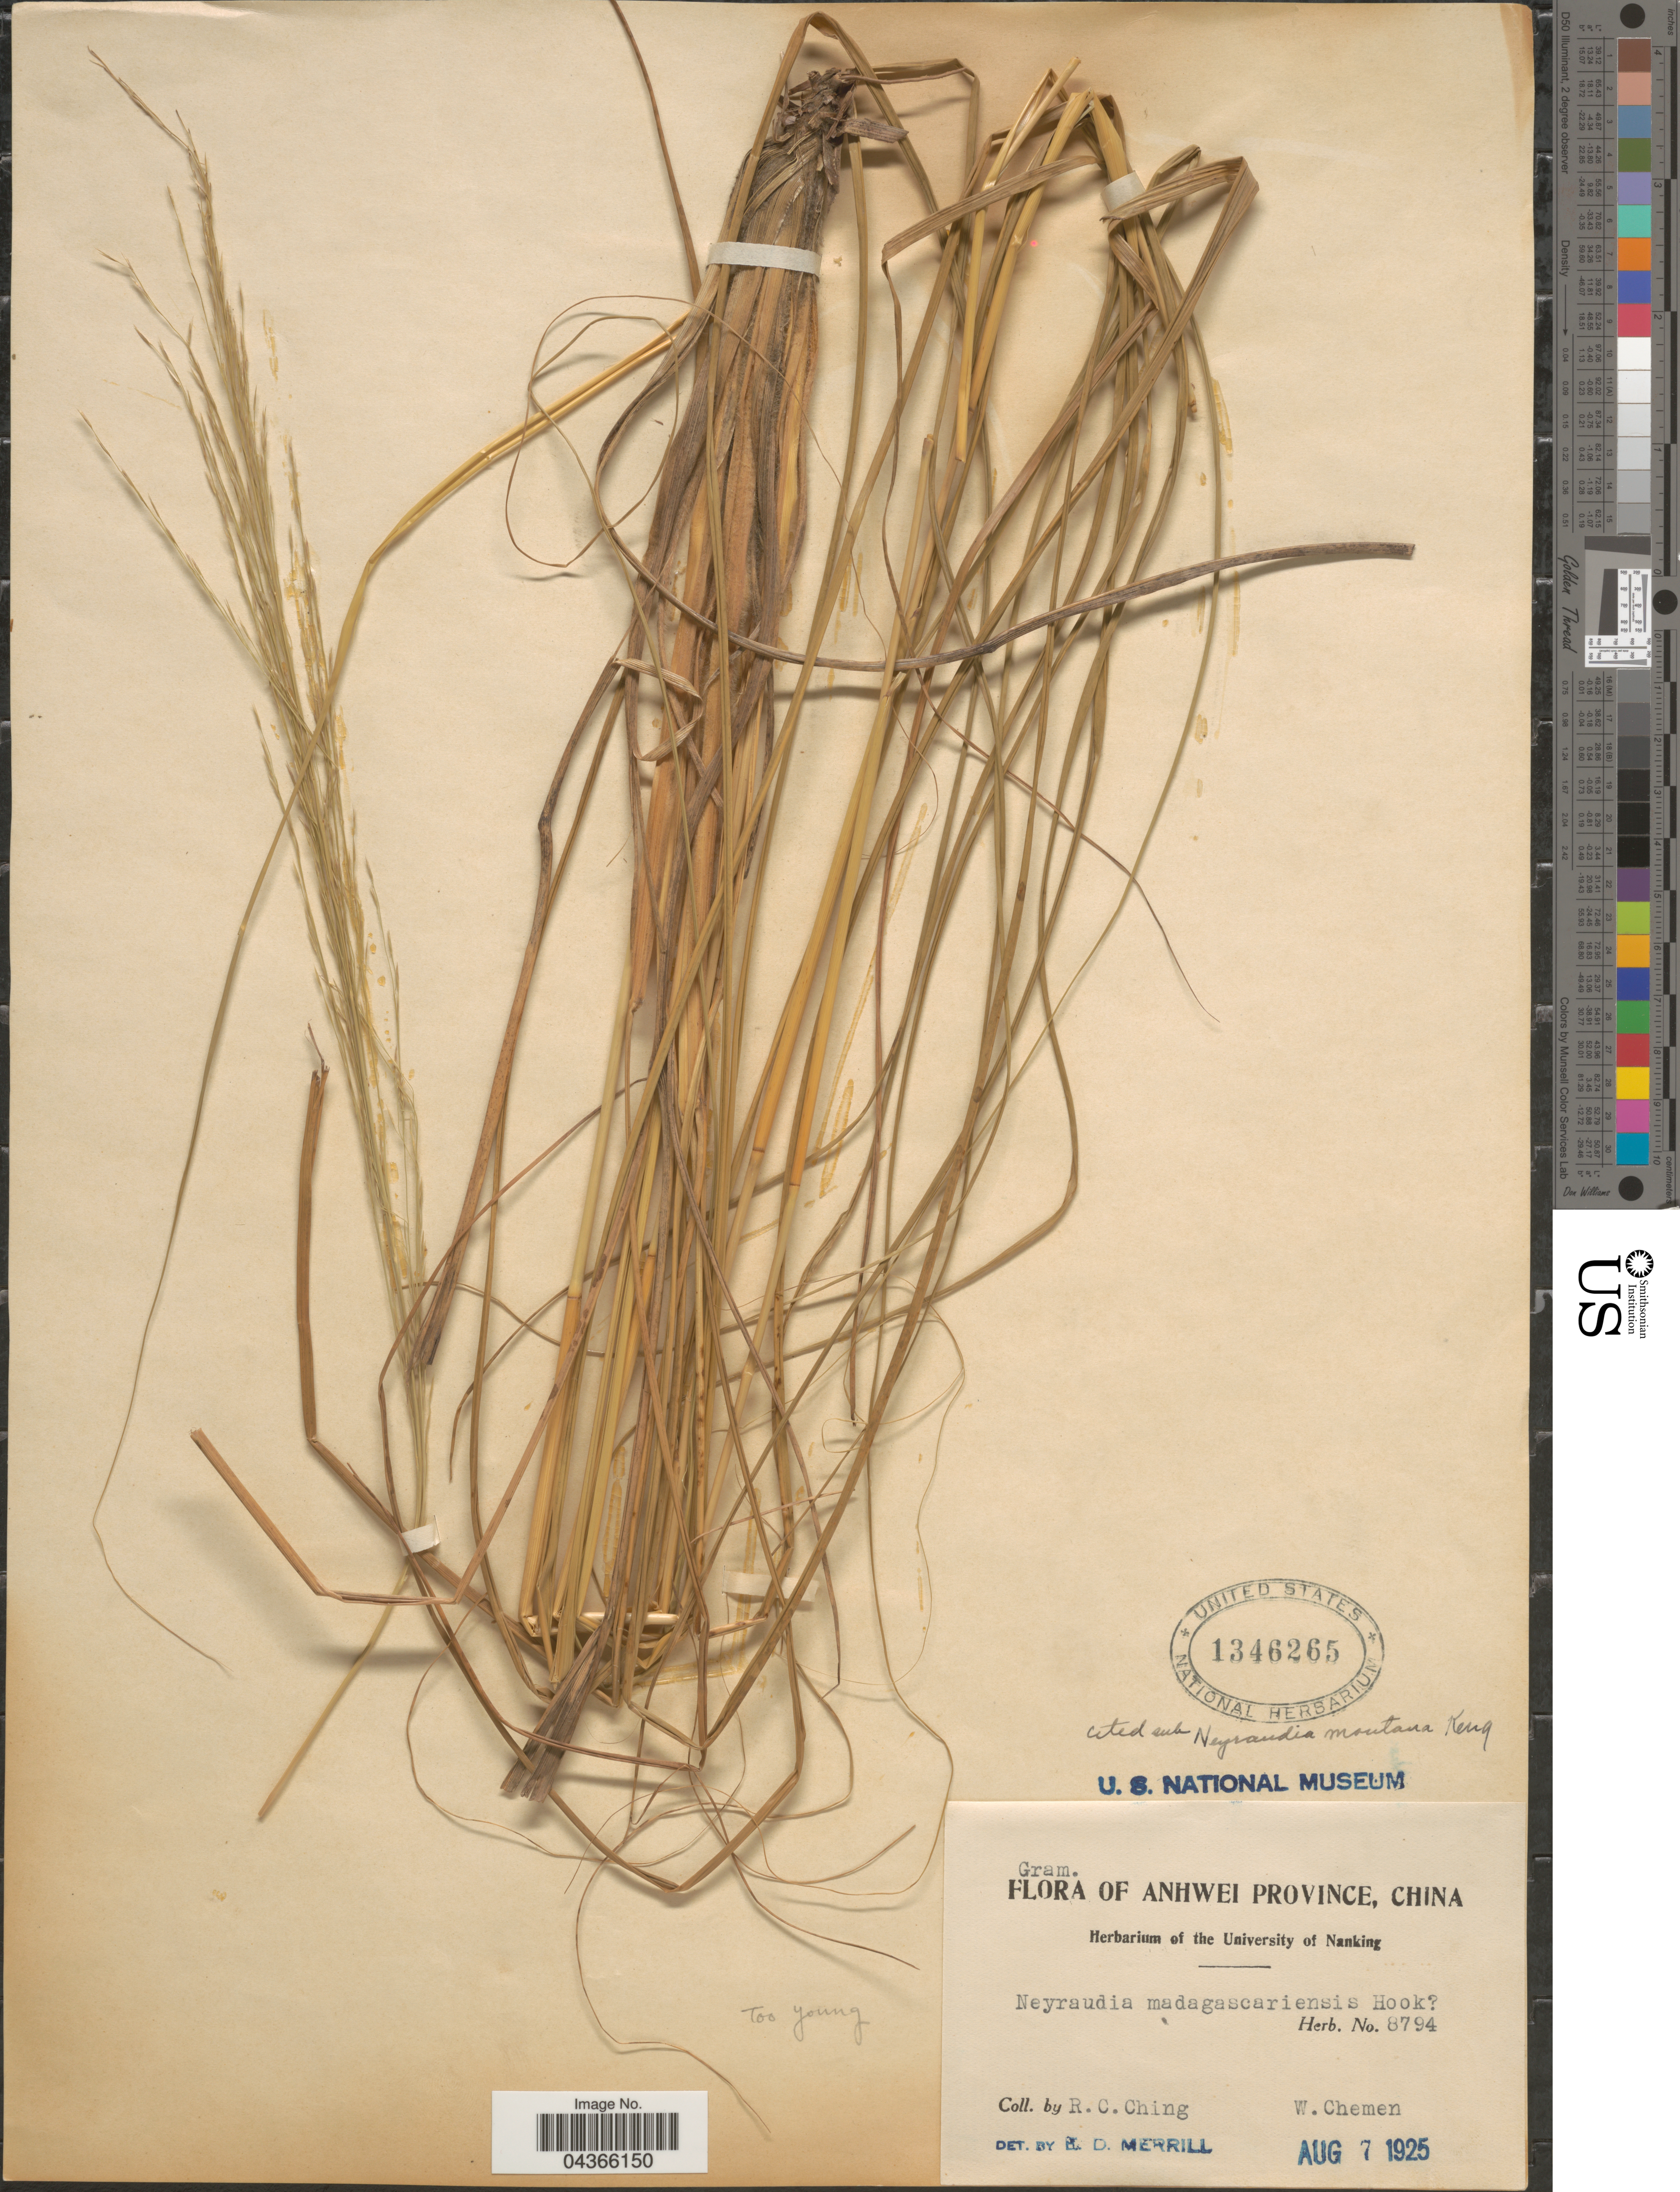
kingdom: Plantae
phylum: Tracheophyta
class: Liliopsida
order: Poales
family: Poaceae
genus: Neyraudia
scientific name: Neyraudia arundinacea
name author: (L.) Henr.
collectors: R. C. Ching & W. Chemen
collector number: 8794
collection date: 1925-08-07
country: China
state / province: Anhui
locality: Anhwei Province.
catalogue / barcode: US 1346265